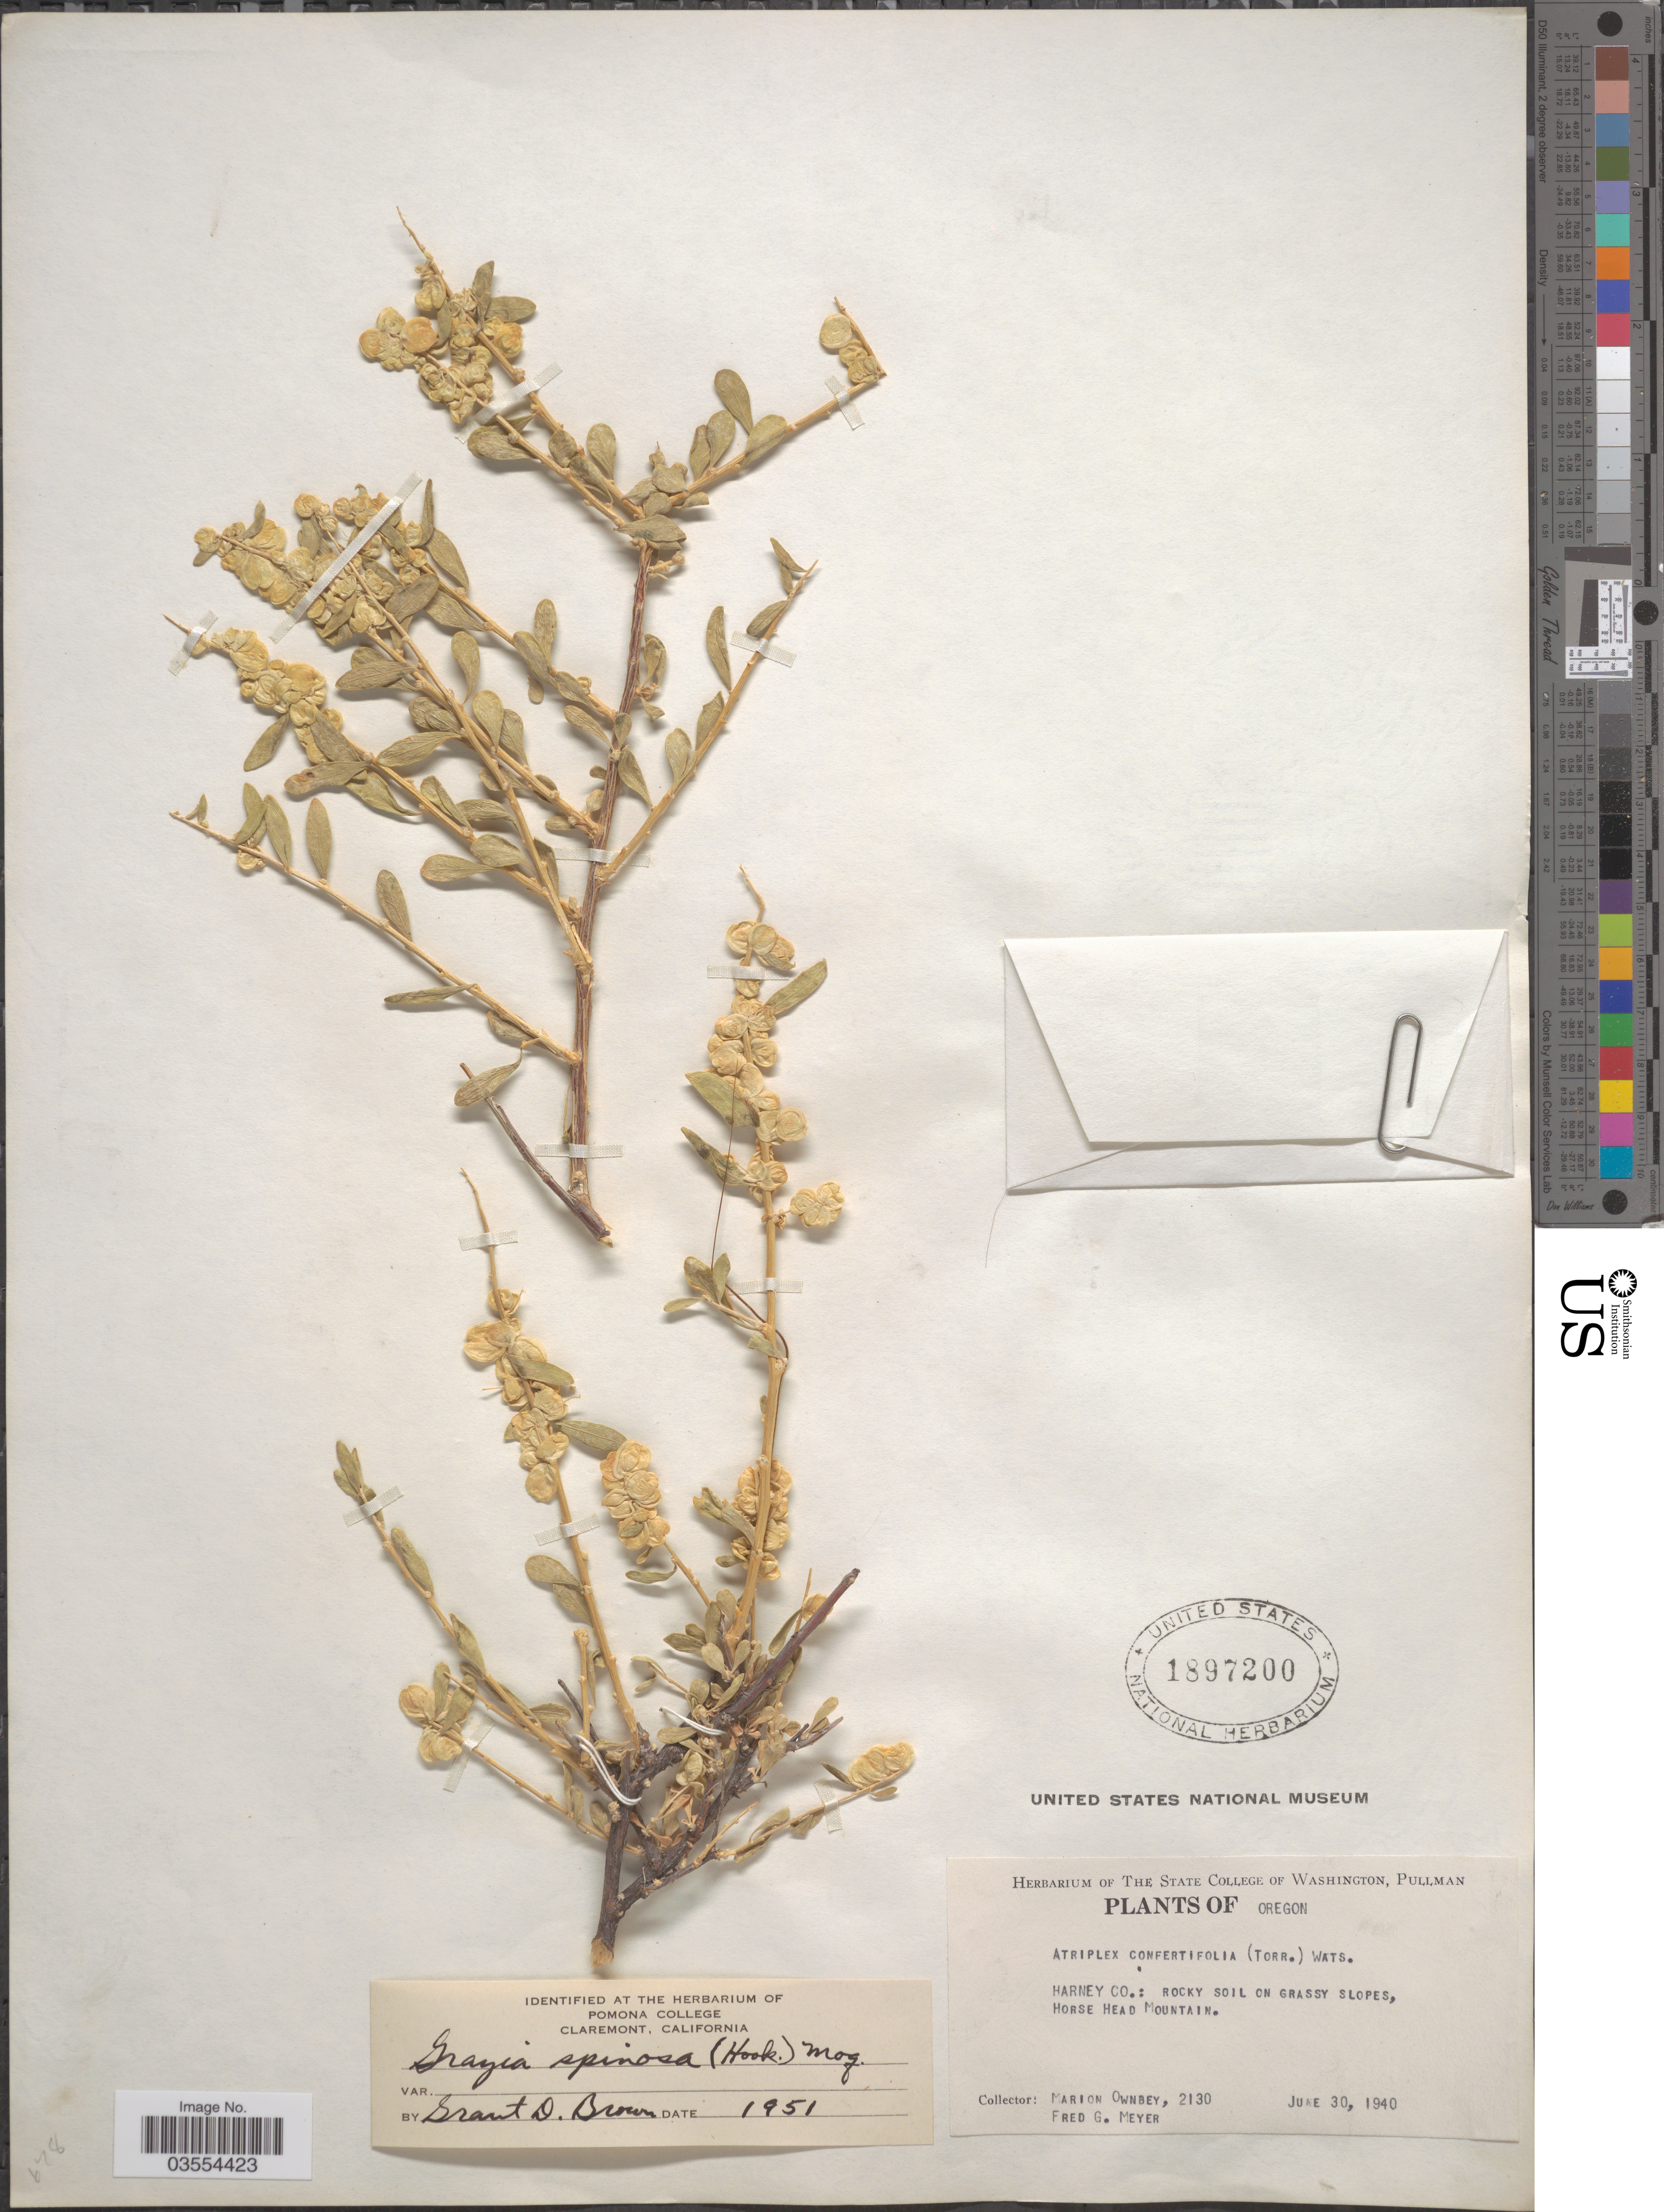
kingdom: Plantae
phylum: Tracheophyta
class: Magnoliopsida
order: Caryophyllales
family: Amaranthaceae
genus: Grayia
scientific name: Grayia spinosa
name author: (Hook.) Moq.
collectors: M. Ownbey & F. G. Meyer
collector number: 2130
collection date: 1940-06-30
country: United States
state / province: Oregon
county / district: Harney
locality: Harney Co.: Rocky soil on grassy slopes, Horse Head Mountain.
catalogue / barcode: US 1897200